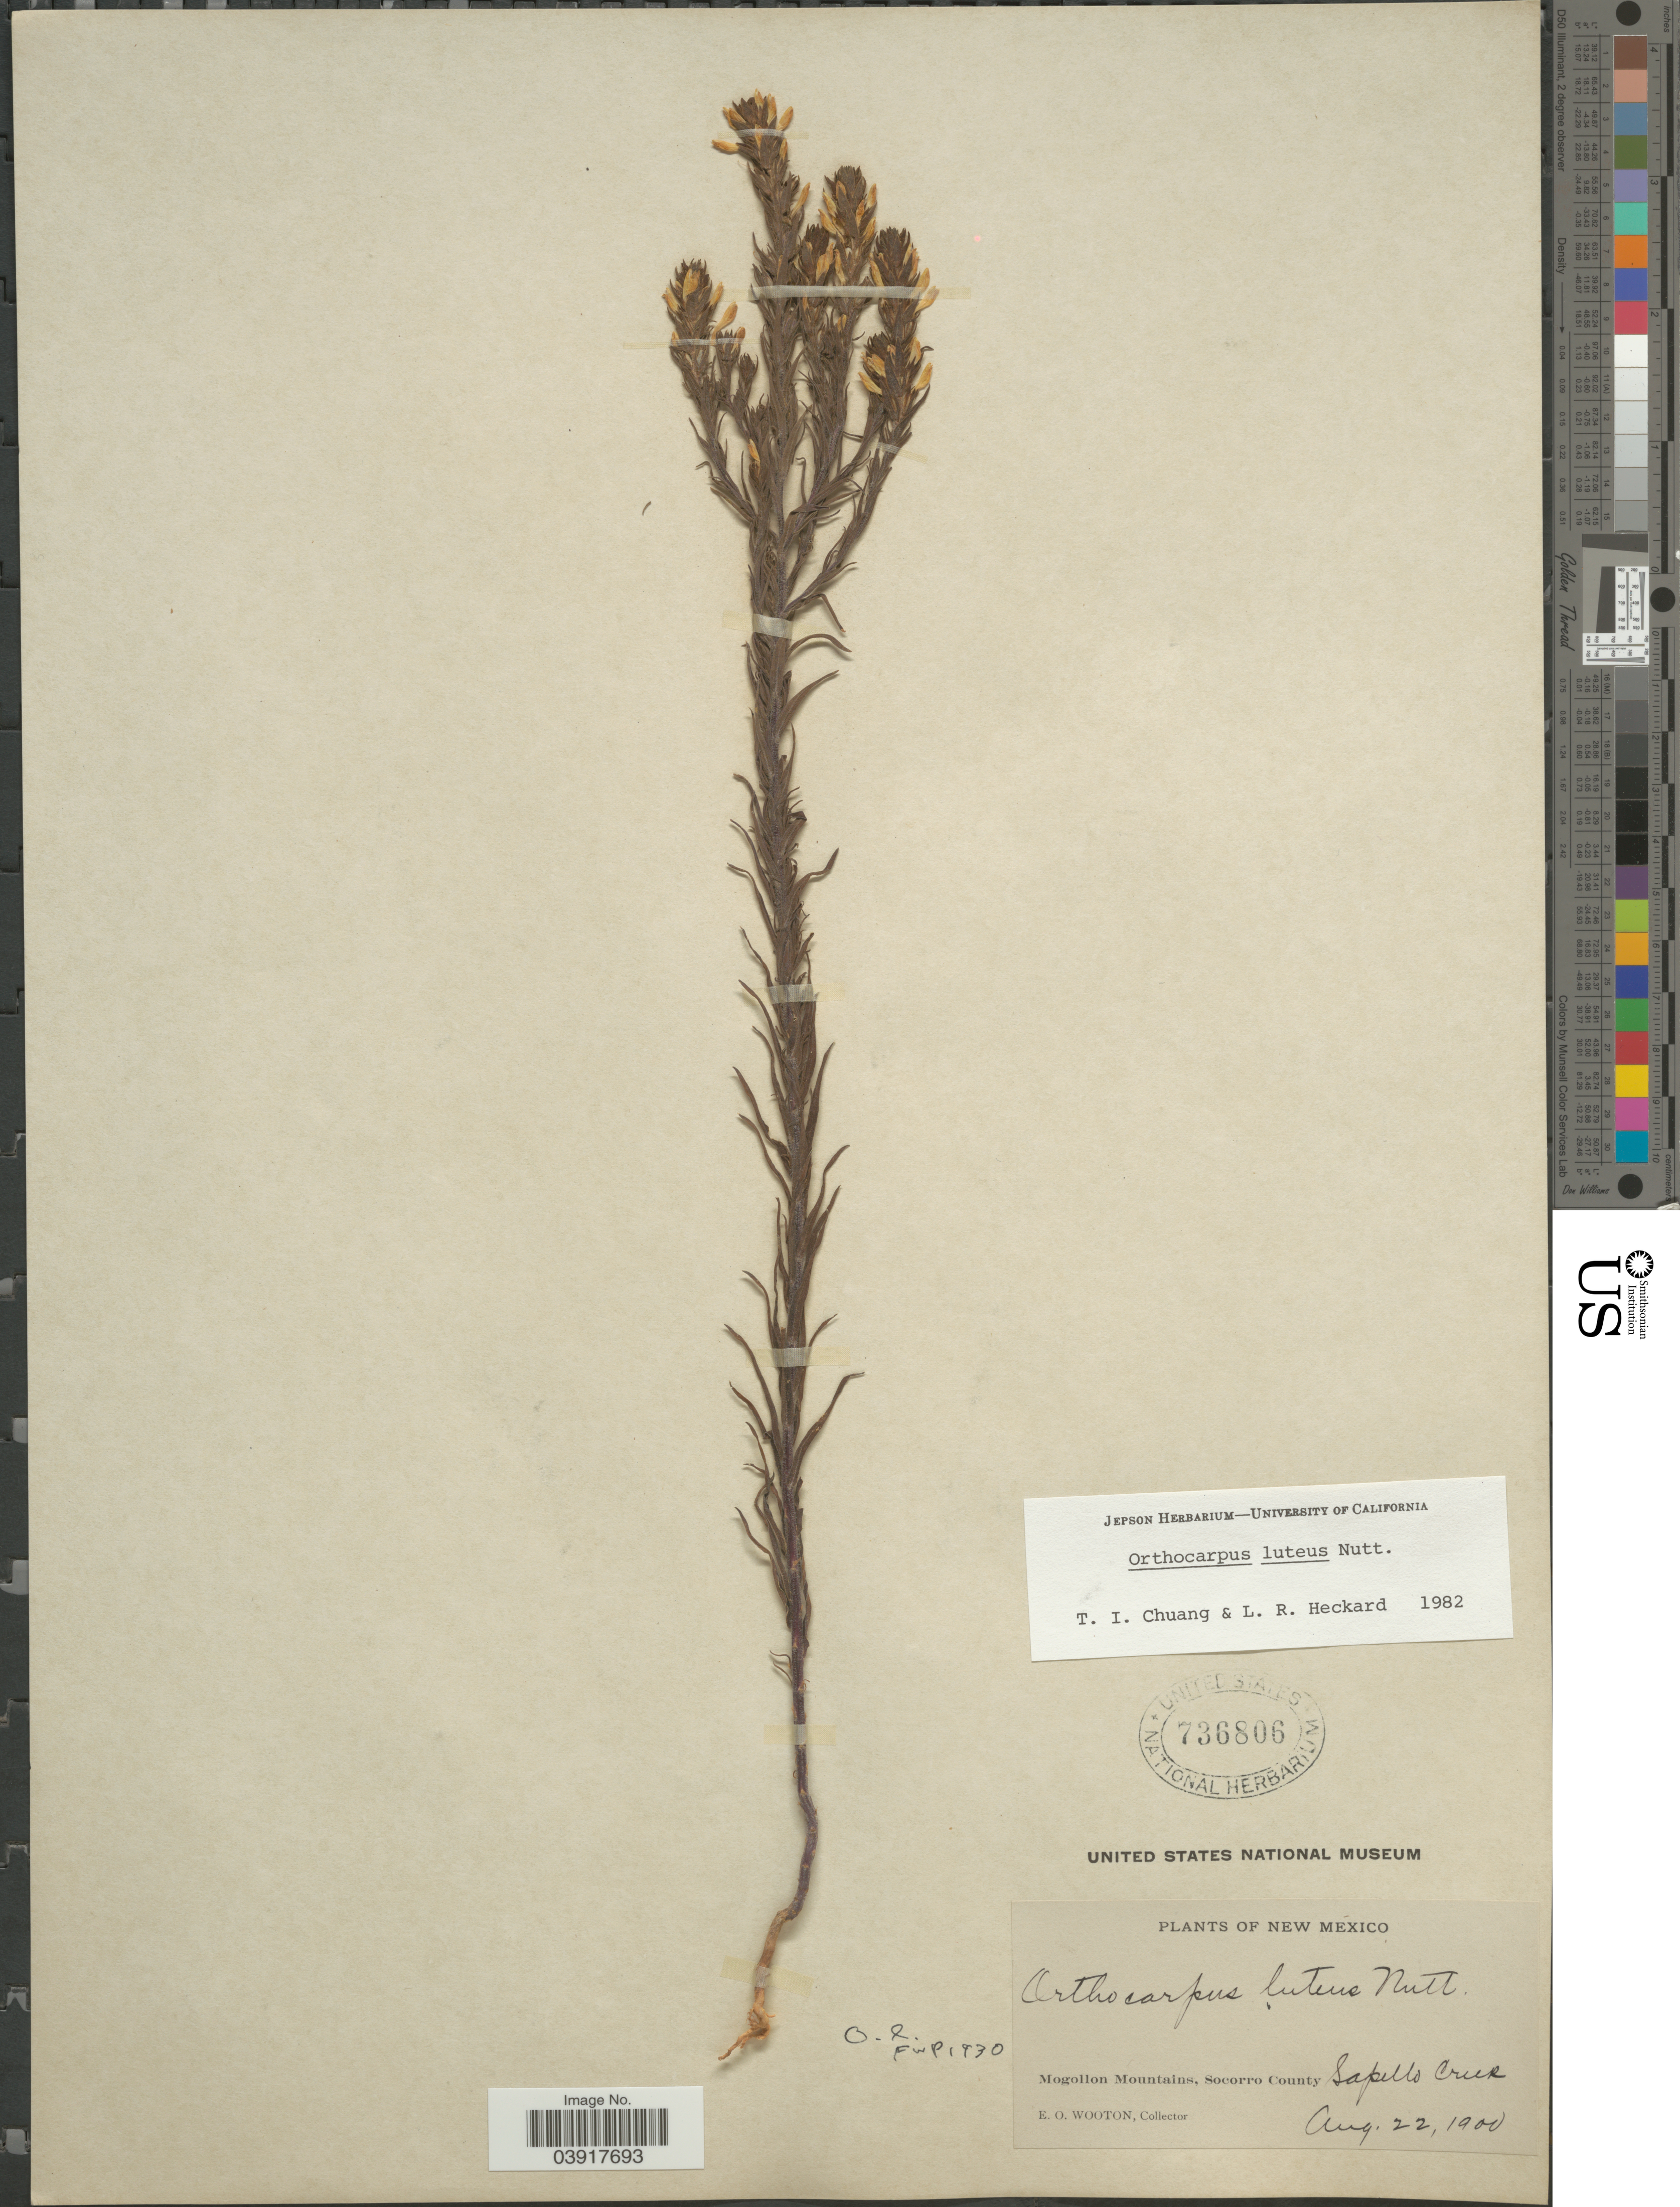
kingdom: Plantae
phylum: Tracheophyta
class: Magnoliopsida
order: Lamiales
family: Orobanchaceae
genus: Orthocarpus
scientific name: Orthocarpus luteus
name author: Nutt.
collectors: E. O. Wooton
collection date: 1900-08-22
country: United States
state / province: New Mexico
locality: Mogollon Mountains, Socorro County. Sapillo Creek.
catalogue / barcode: US 736806